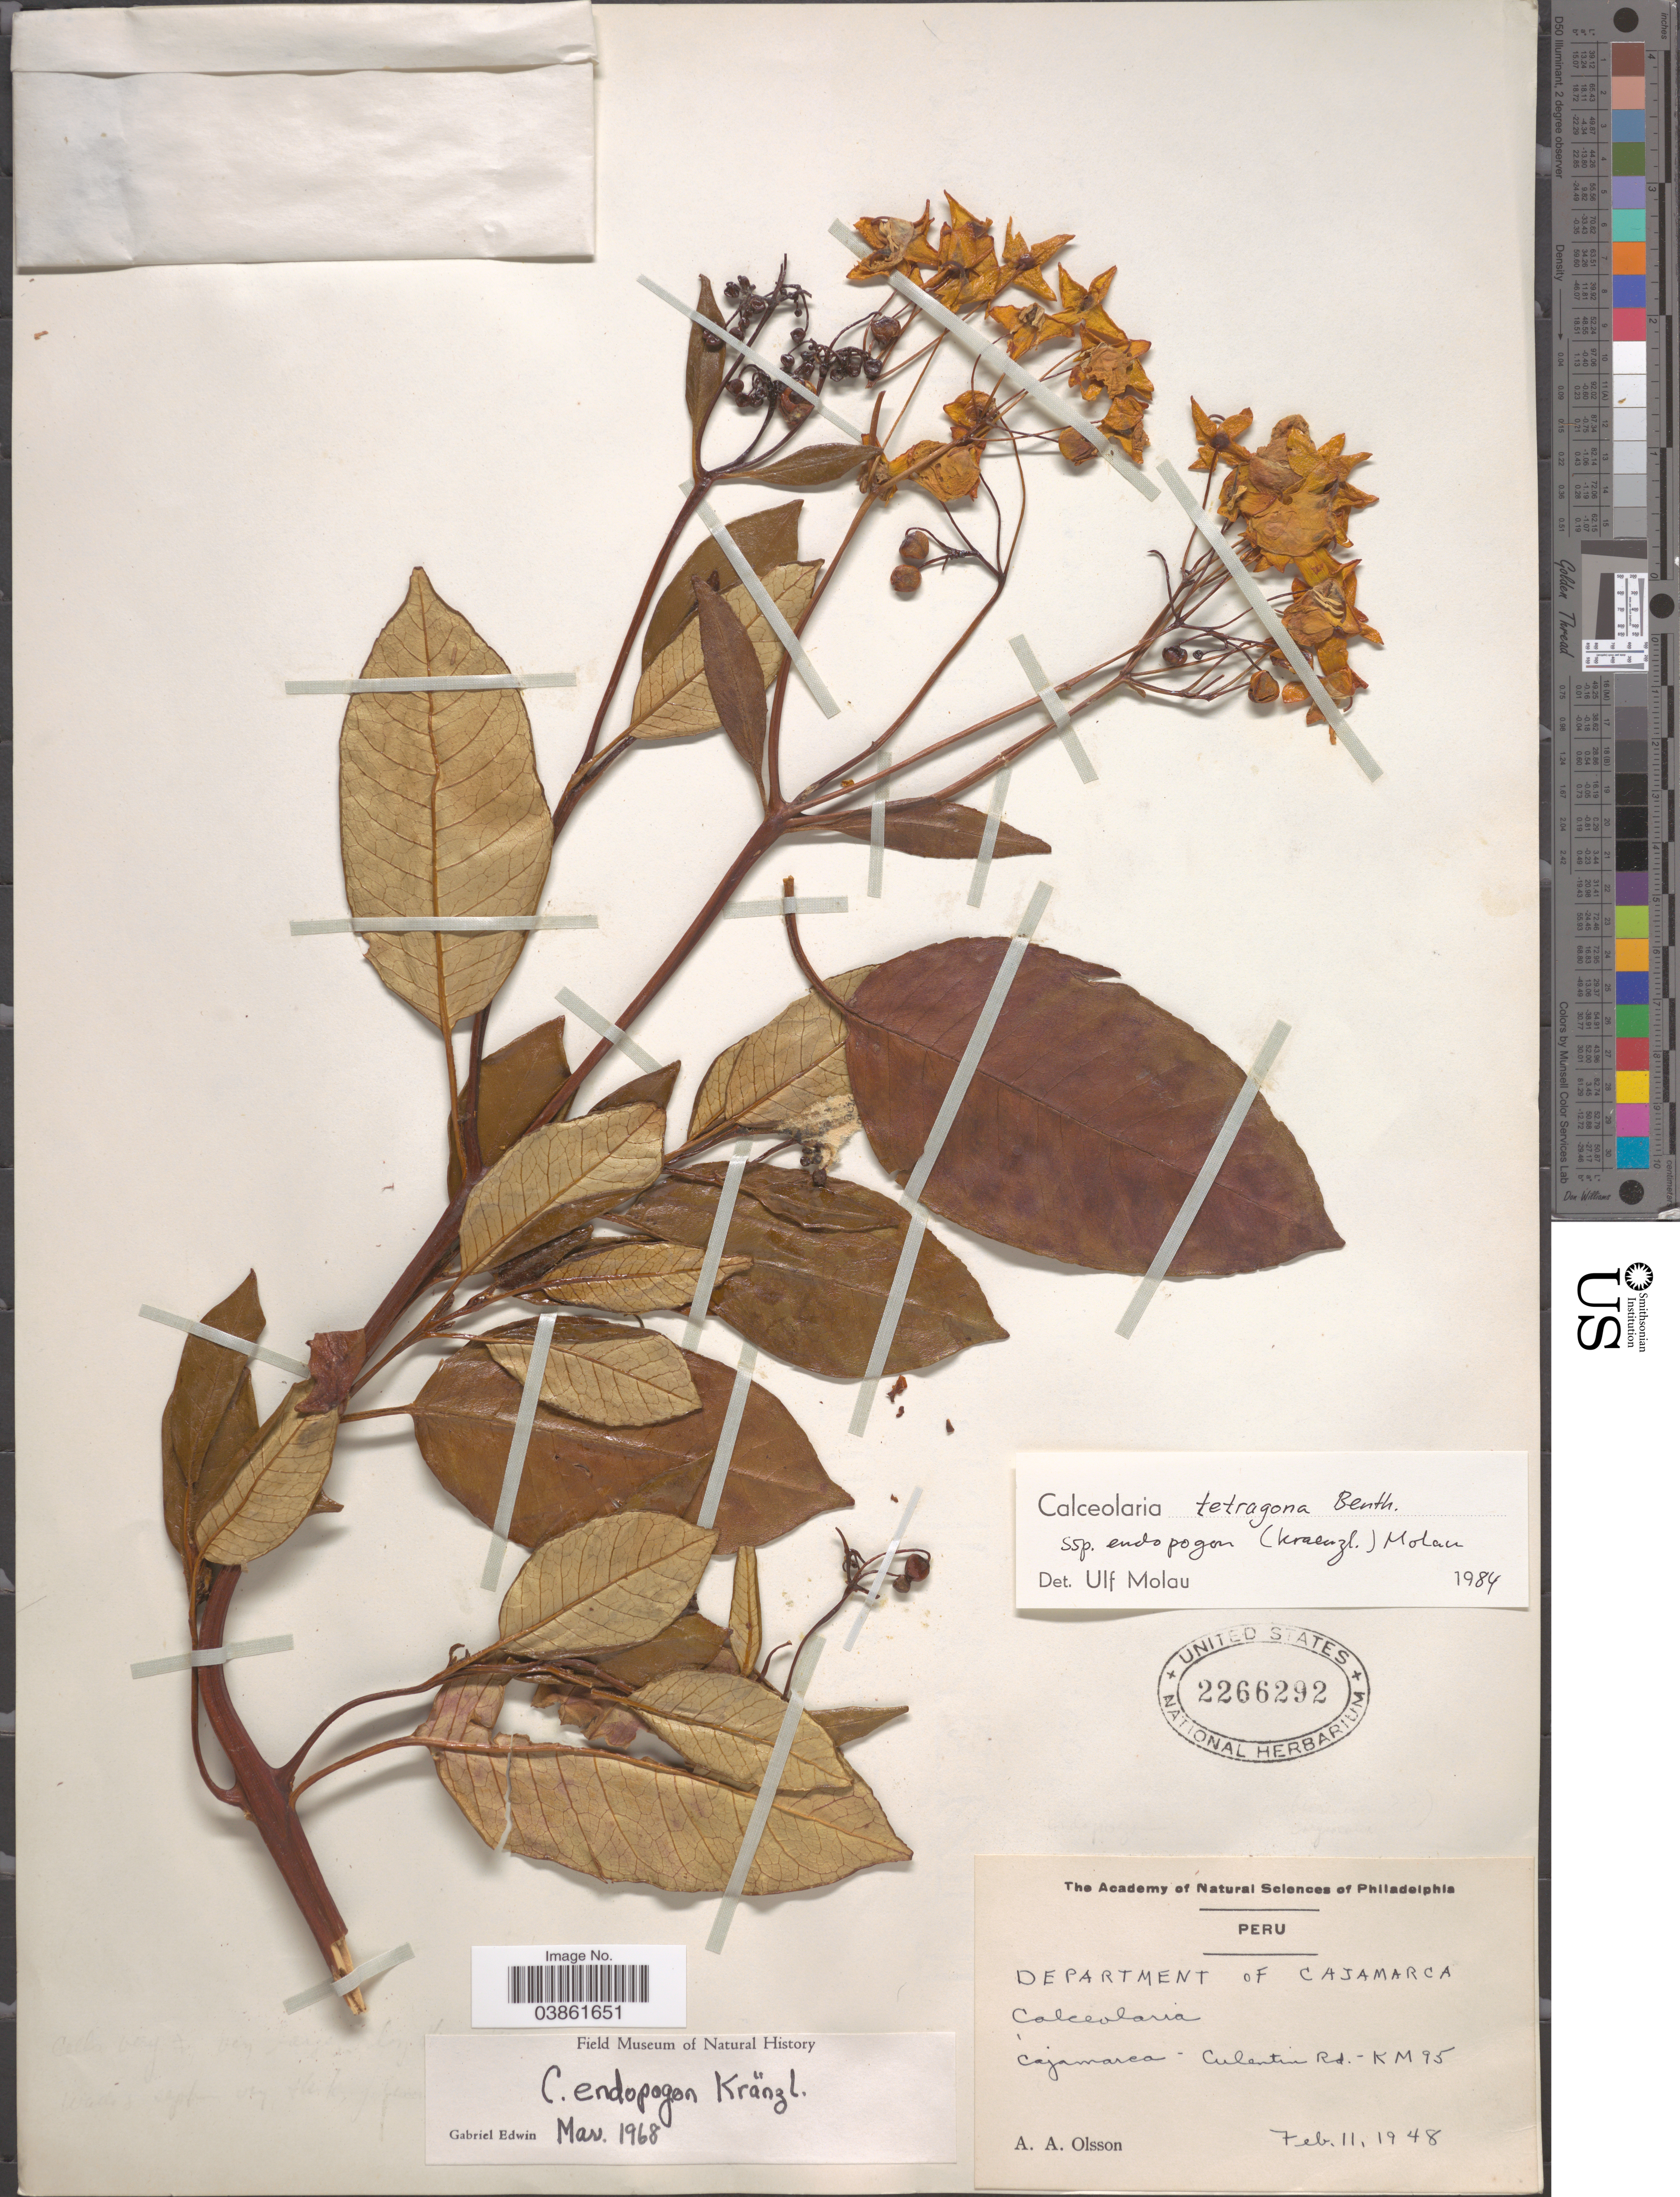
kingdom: Plantae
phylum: Tracheophyta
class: Magnoliopsida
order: Lamiales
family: Calceolariaceae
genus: Calceolaria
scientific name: Calceolaria tetragona subsp. endopogon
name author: (Kraenzl.) Molau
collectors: A. Olsson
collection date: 1948-02-11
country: Peru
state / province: Cajamarca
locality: Department of Cajamarca. Cajamarca-Culentin Rd. - Km. 95.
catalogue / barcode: US 2266292